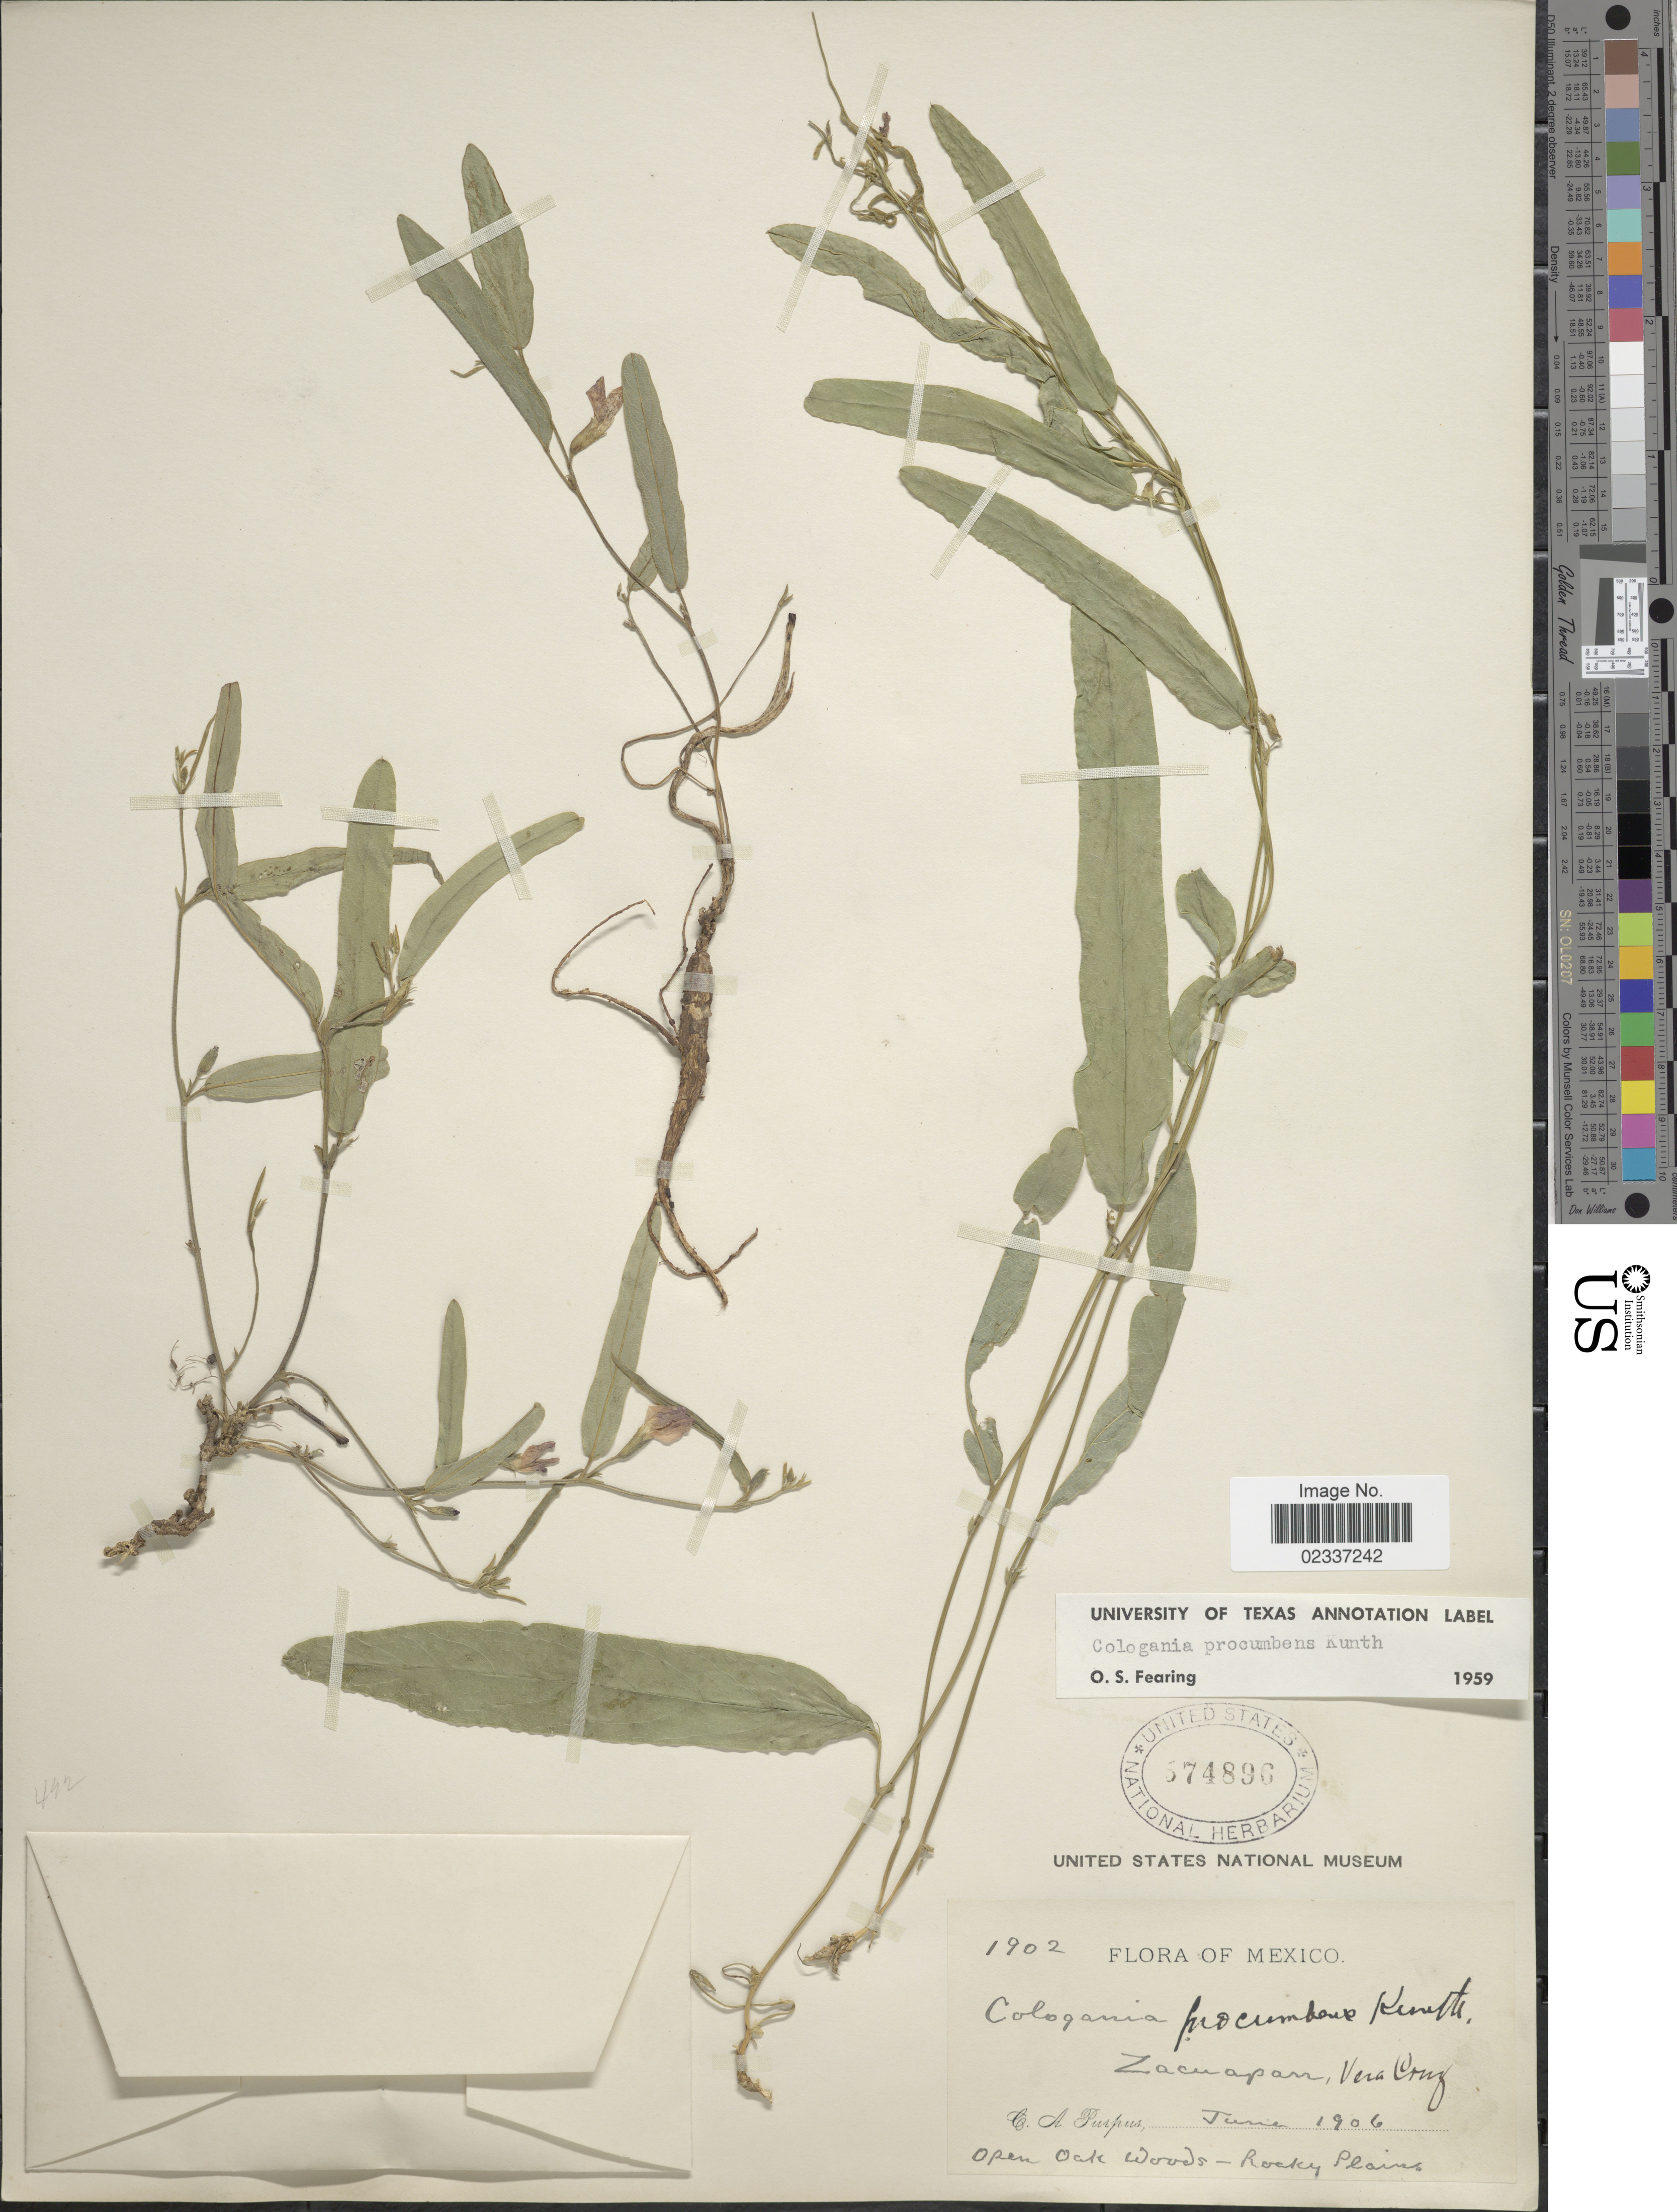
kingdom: Plantae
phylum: Tracheophyta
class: Magnoliopsida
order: Fabales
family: Fabaceae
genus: Cologania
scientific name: Cologania procumbens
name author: Kunth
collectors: C. A. Purpus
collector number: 1902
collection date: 1906-06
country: Mexico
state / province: Veracruz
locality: Zacuapan, Vera Cruz, Open Oak woods - Rocky Plains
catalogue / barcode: US 674896